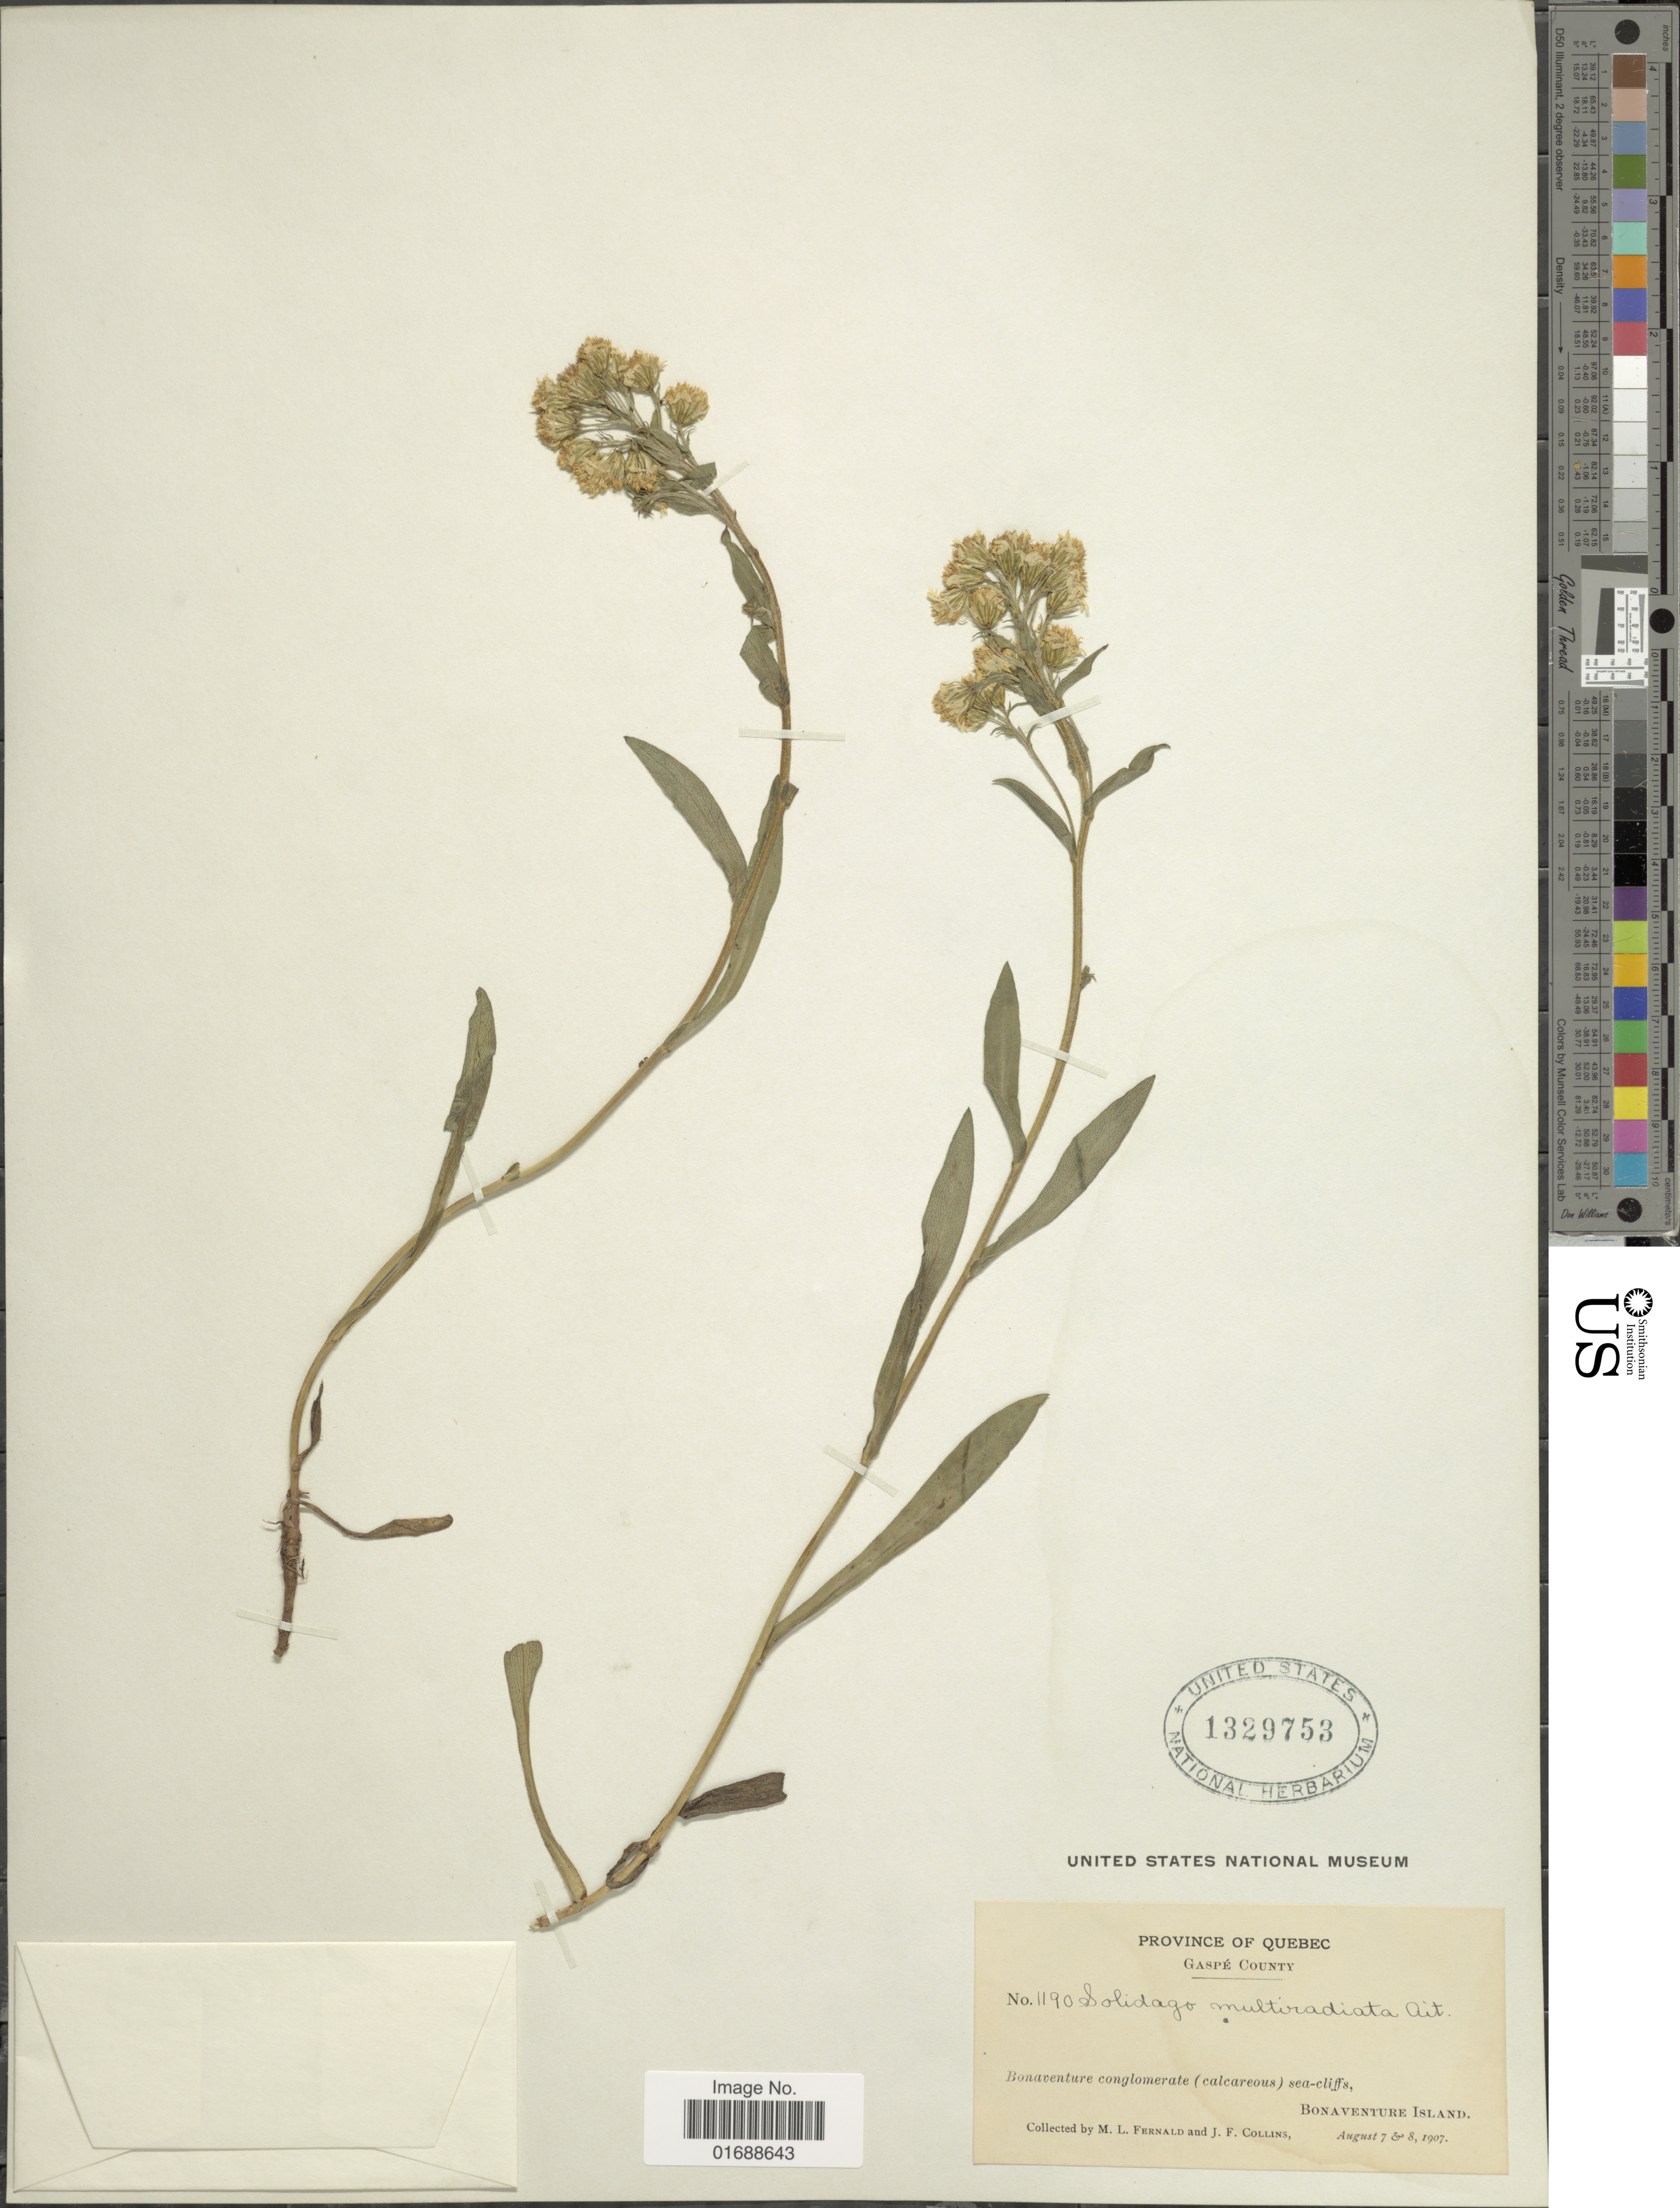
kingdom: Plantae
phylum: Tracheophyta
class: Magnoliopsida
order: Asterales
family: Asteraceae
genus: Solidago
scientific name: Solidago multiradiata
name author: Aiton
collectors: M. L. Fernald & J. Collins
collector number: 1190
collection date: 1907-08-07/1907-08-08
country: Canada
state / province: Quebec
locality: Gaspe County, Bonaventure conglomerate (calcareous) sea-cliffs, Bonaventure Island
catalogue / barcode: US 1329753